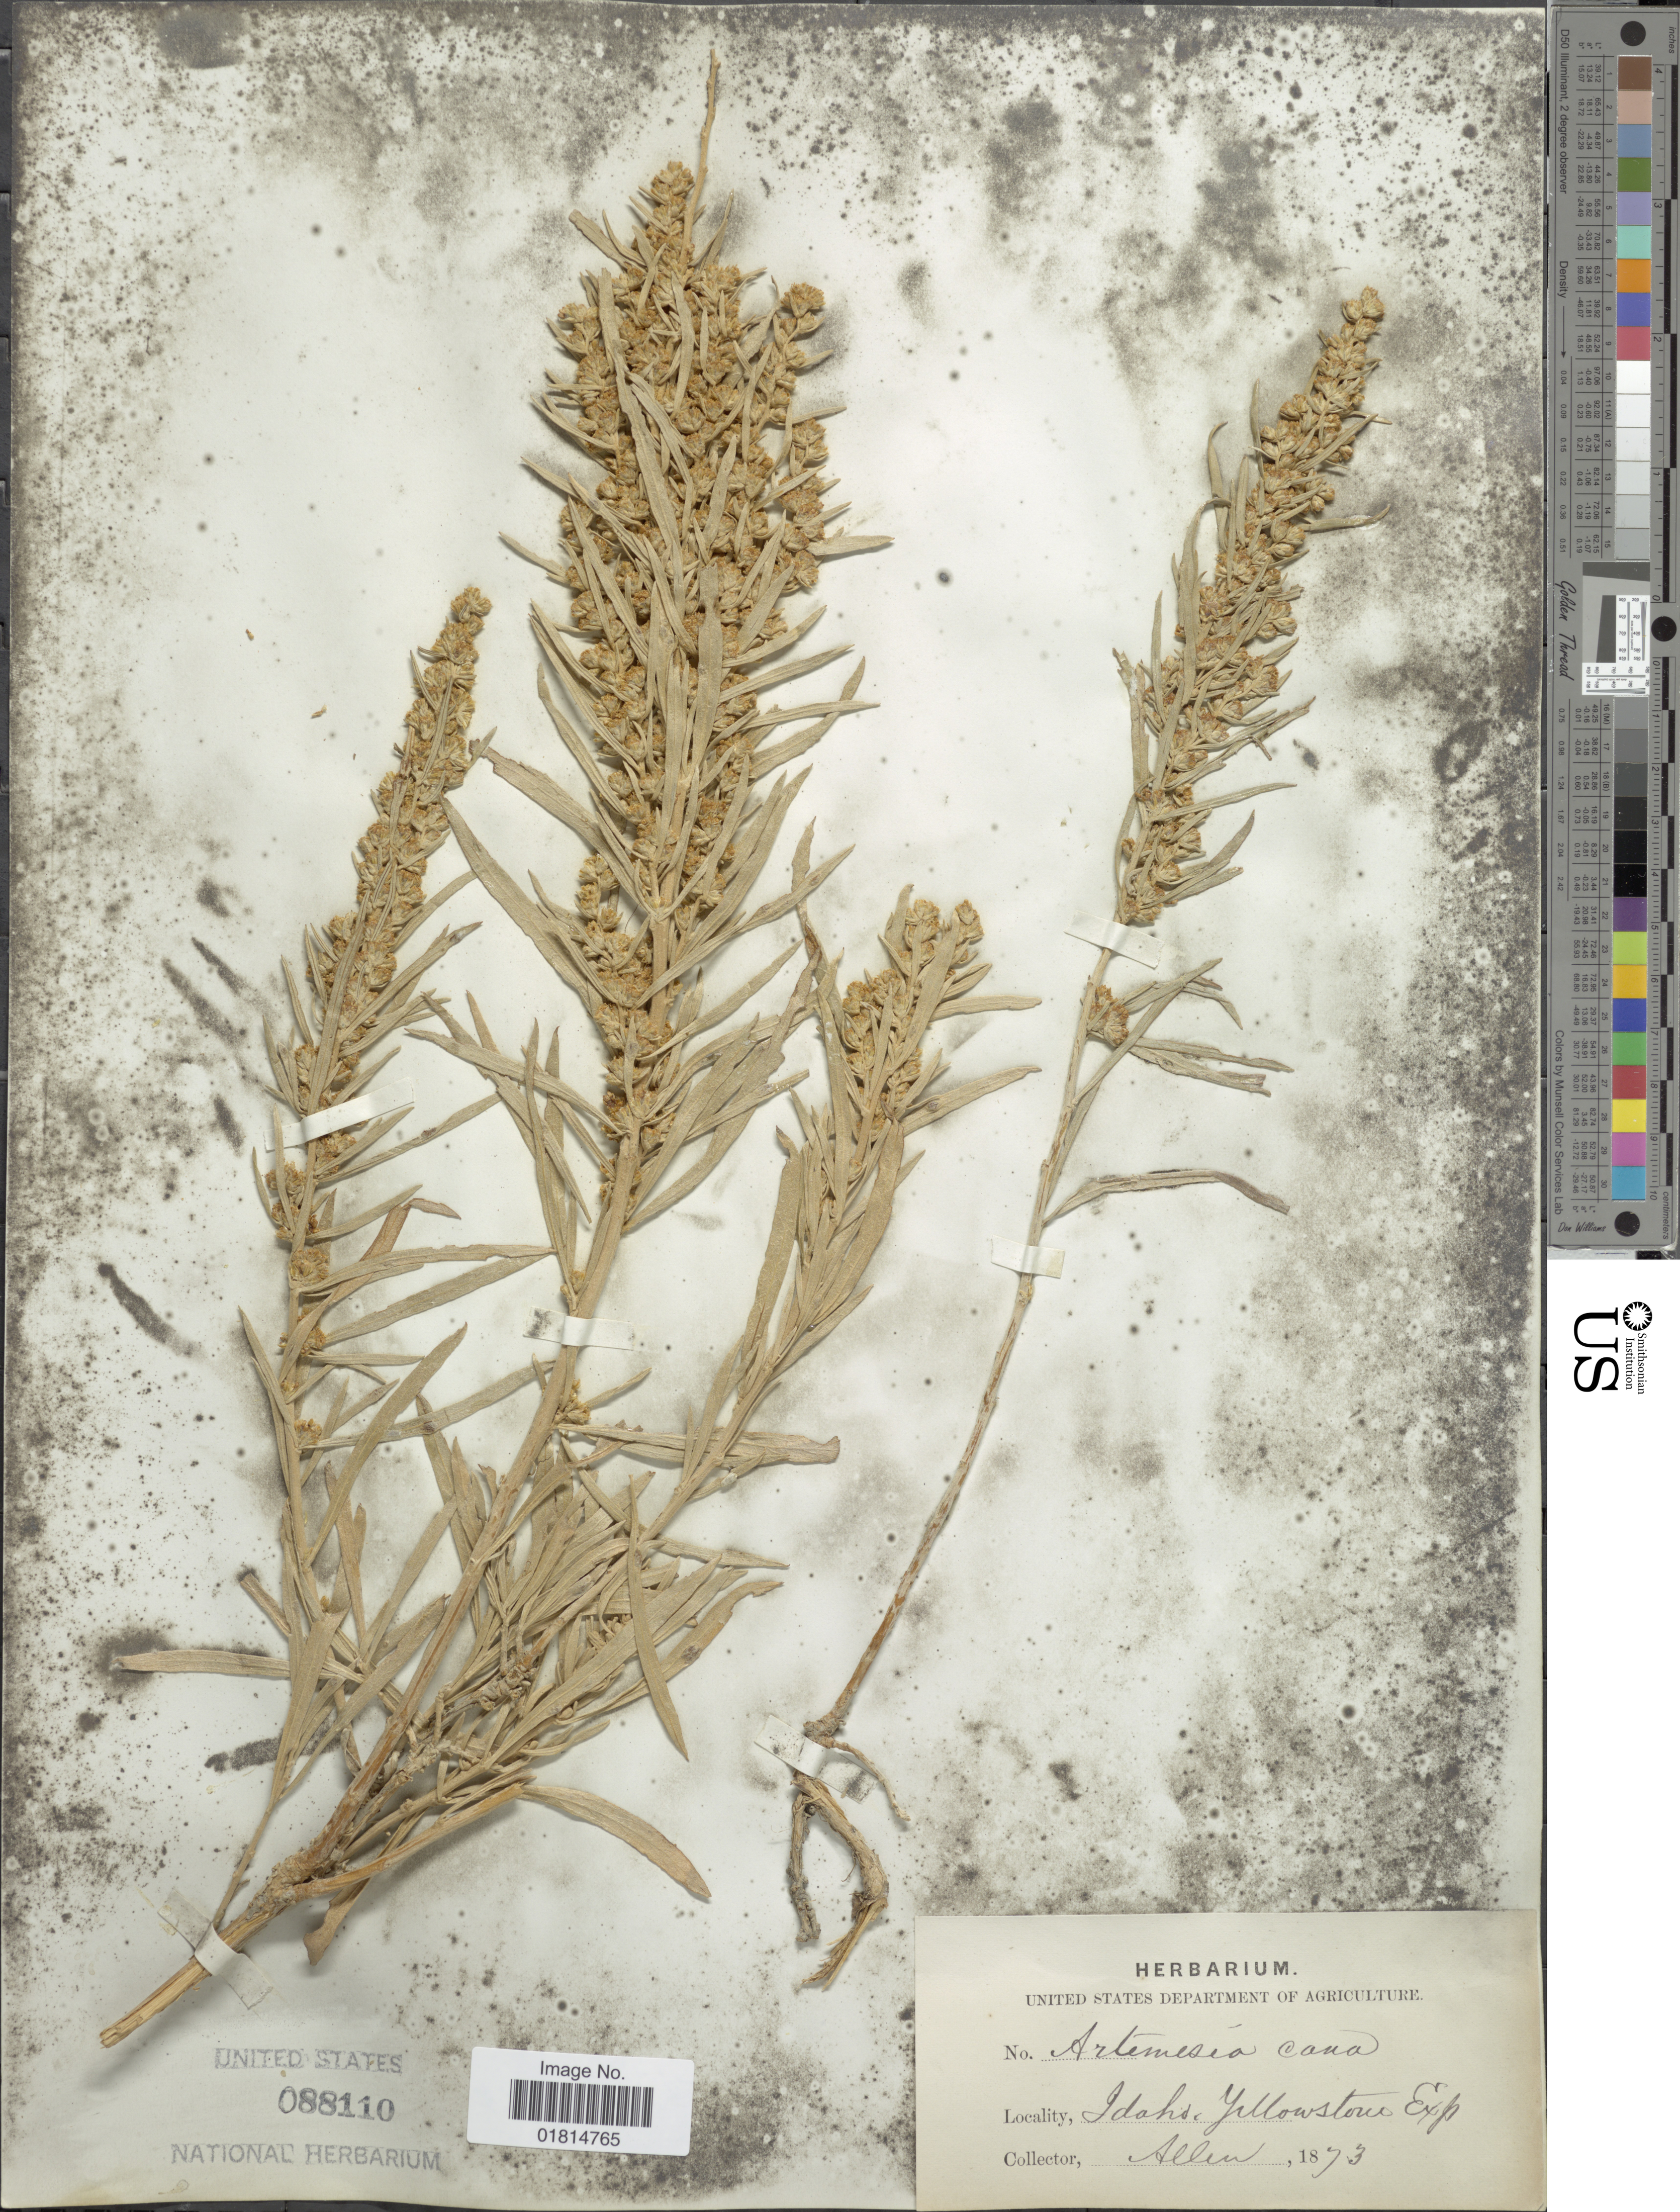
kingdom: Plantae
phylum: Tracheophyta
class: Magnoliopsida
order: Asterales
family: Asteraceae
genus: Artemisia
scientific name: Artemisia cana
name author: Pursh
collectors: -- Allen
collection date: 1873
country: United States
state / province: Idaho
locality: Idaho. Yellowstone Exp.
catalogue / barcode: US 88110